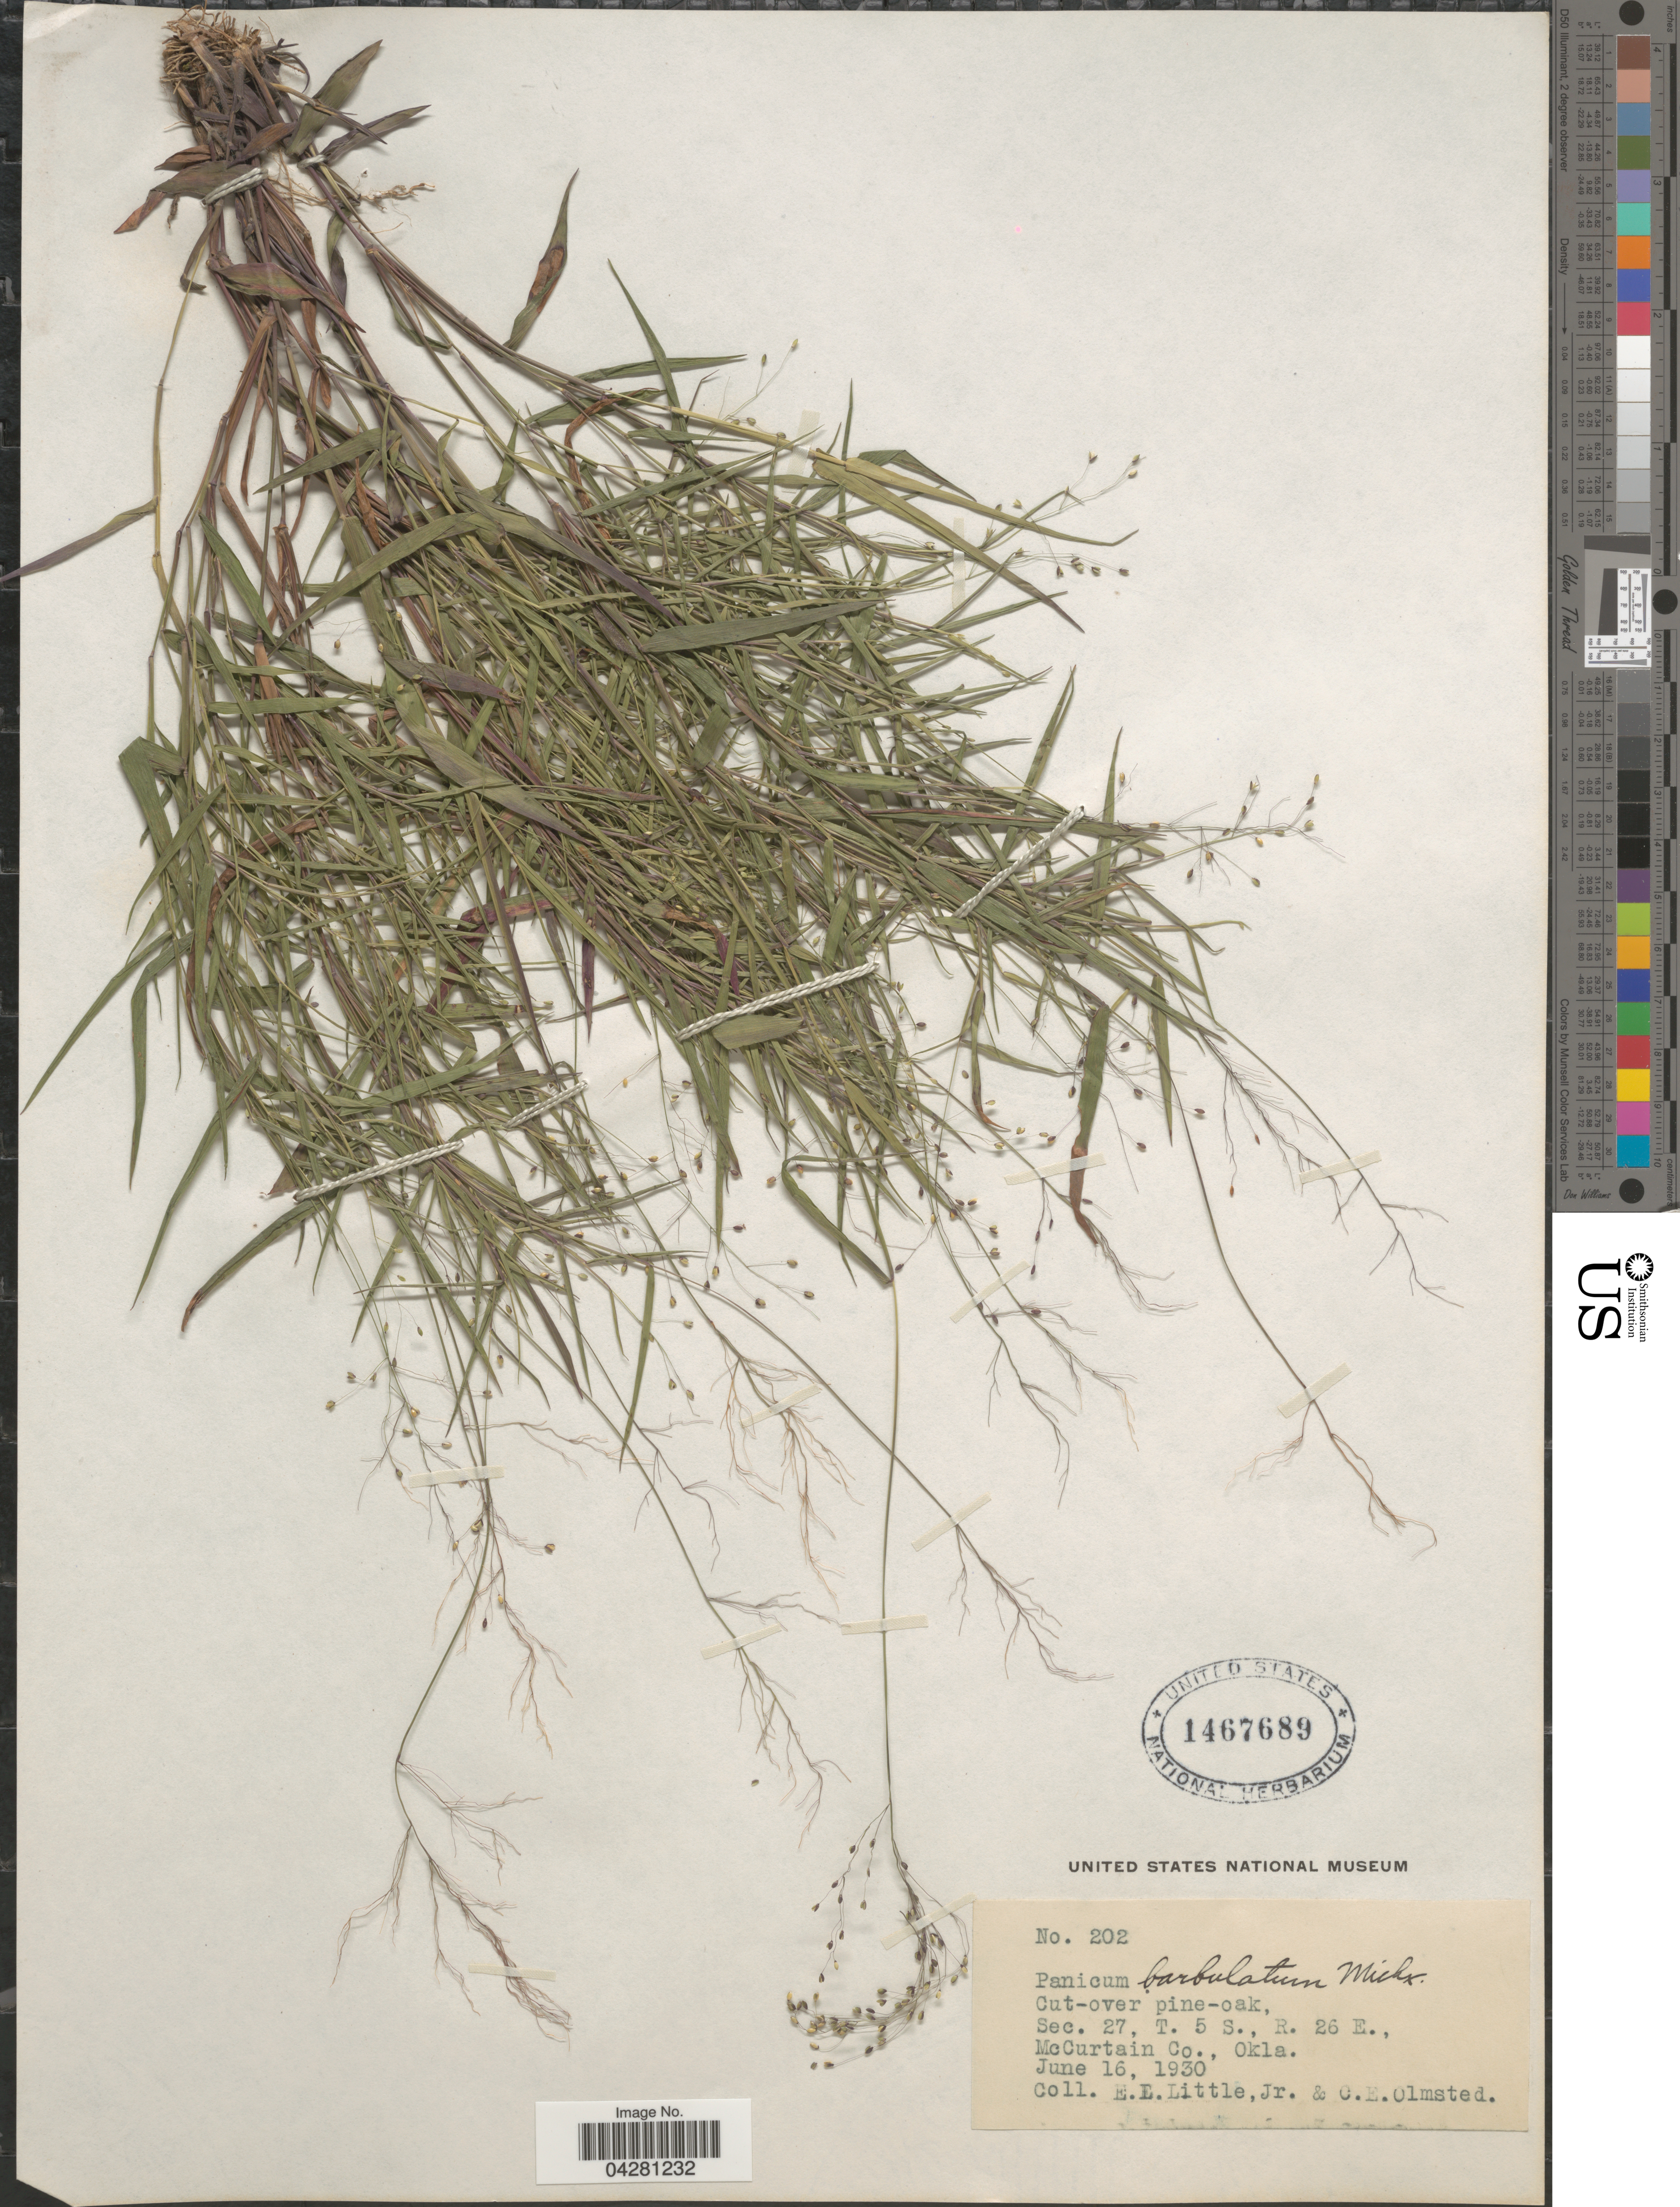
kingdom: Plantae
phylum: Tracheophyta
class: Liliopsida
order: Poales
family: Poaceae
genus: Dichanthelium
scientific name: Dichanthelium dichotomum var. dichotomum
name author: (L.) Gould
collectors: E. L. Little & C. Olmsted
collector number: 202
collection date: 1930-06-16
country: United States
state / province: Oklahoma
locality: Sec. 27, T. 5 S., R. 26 E., McCurtain Co.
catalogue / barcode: US 1467689